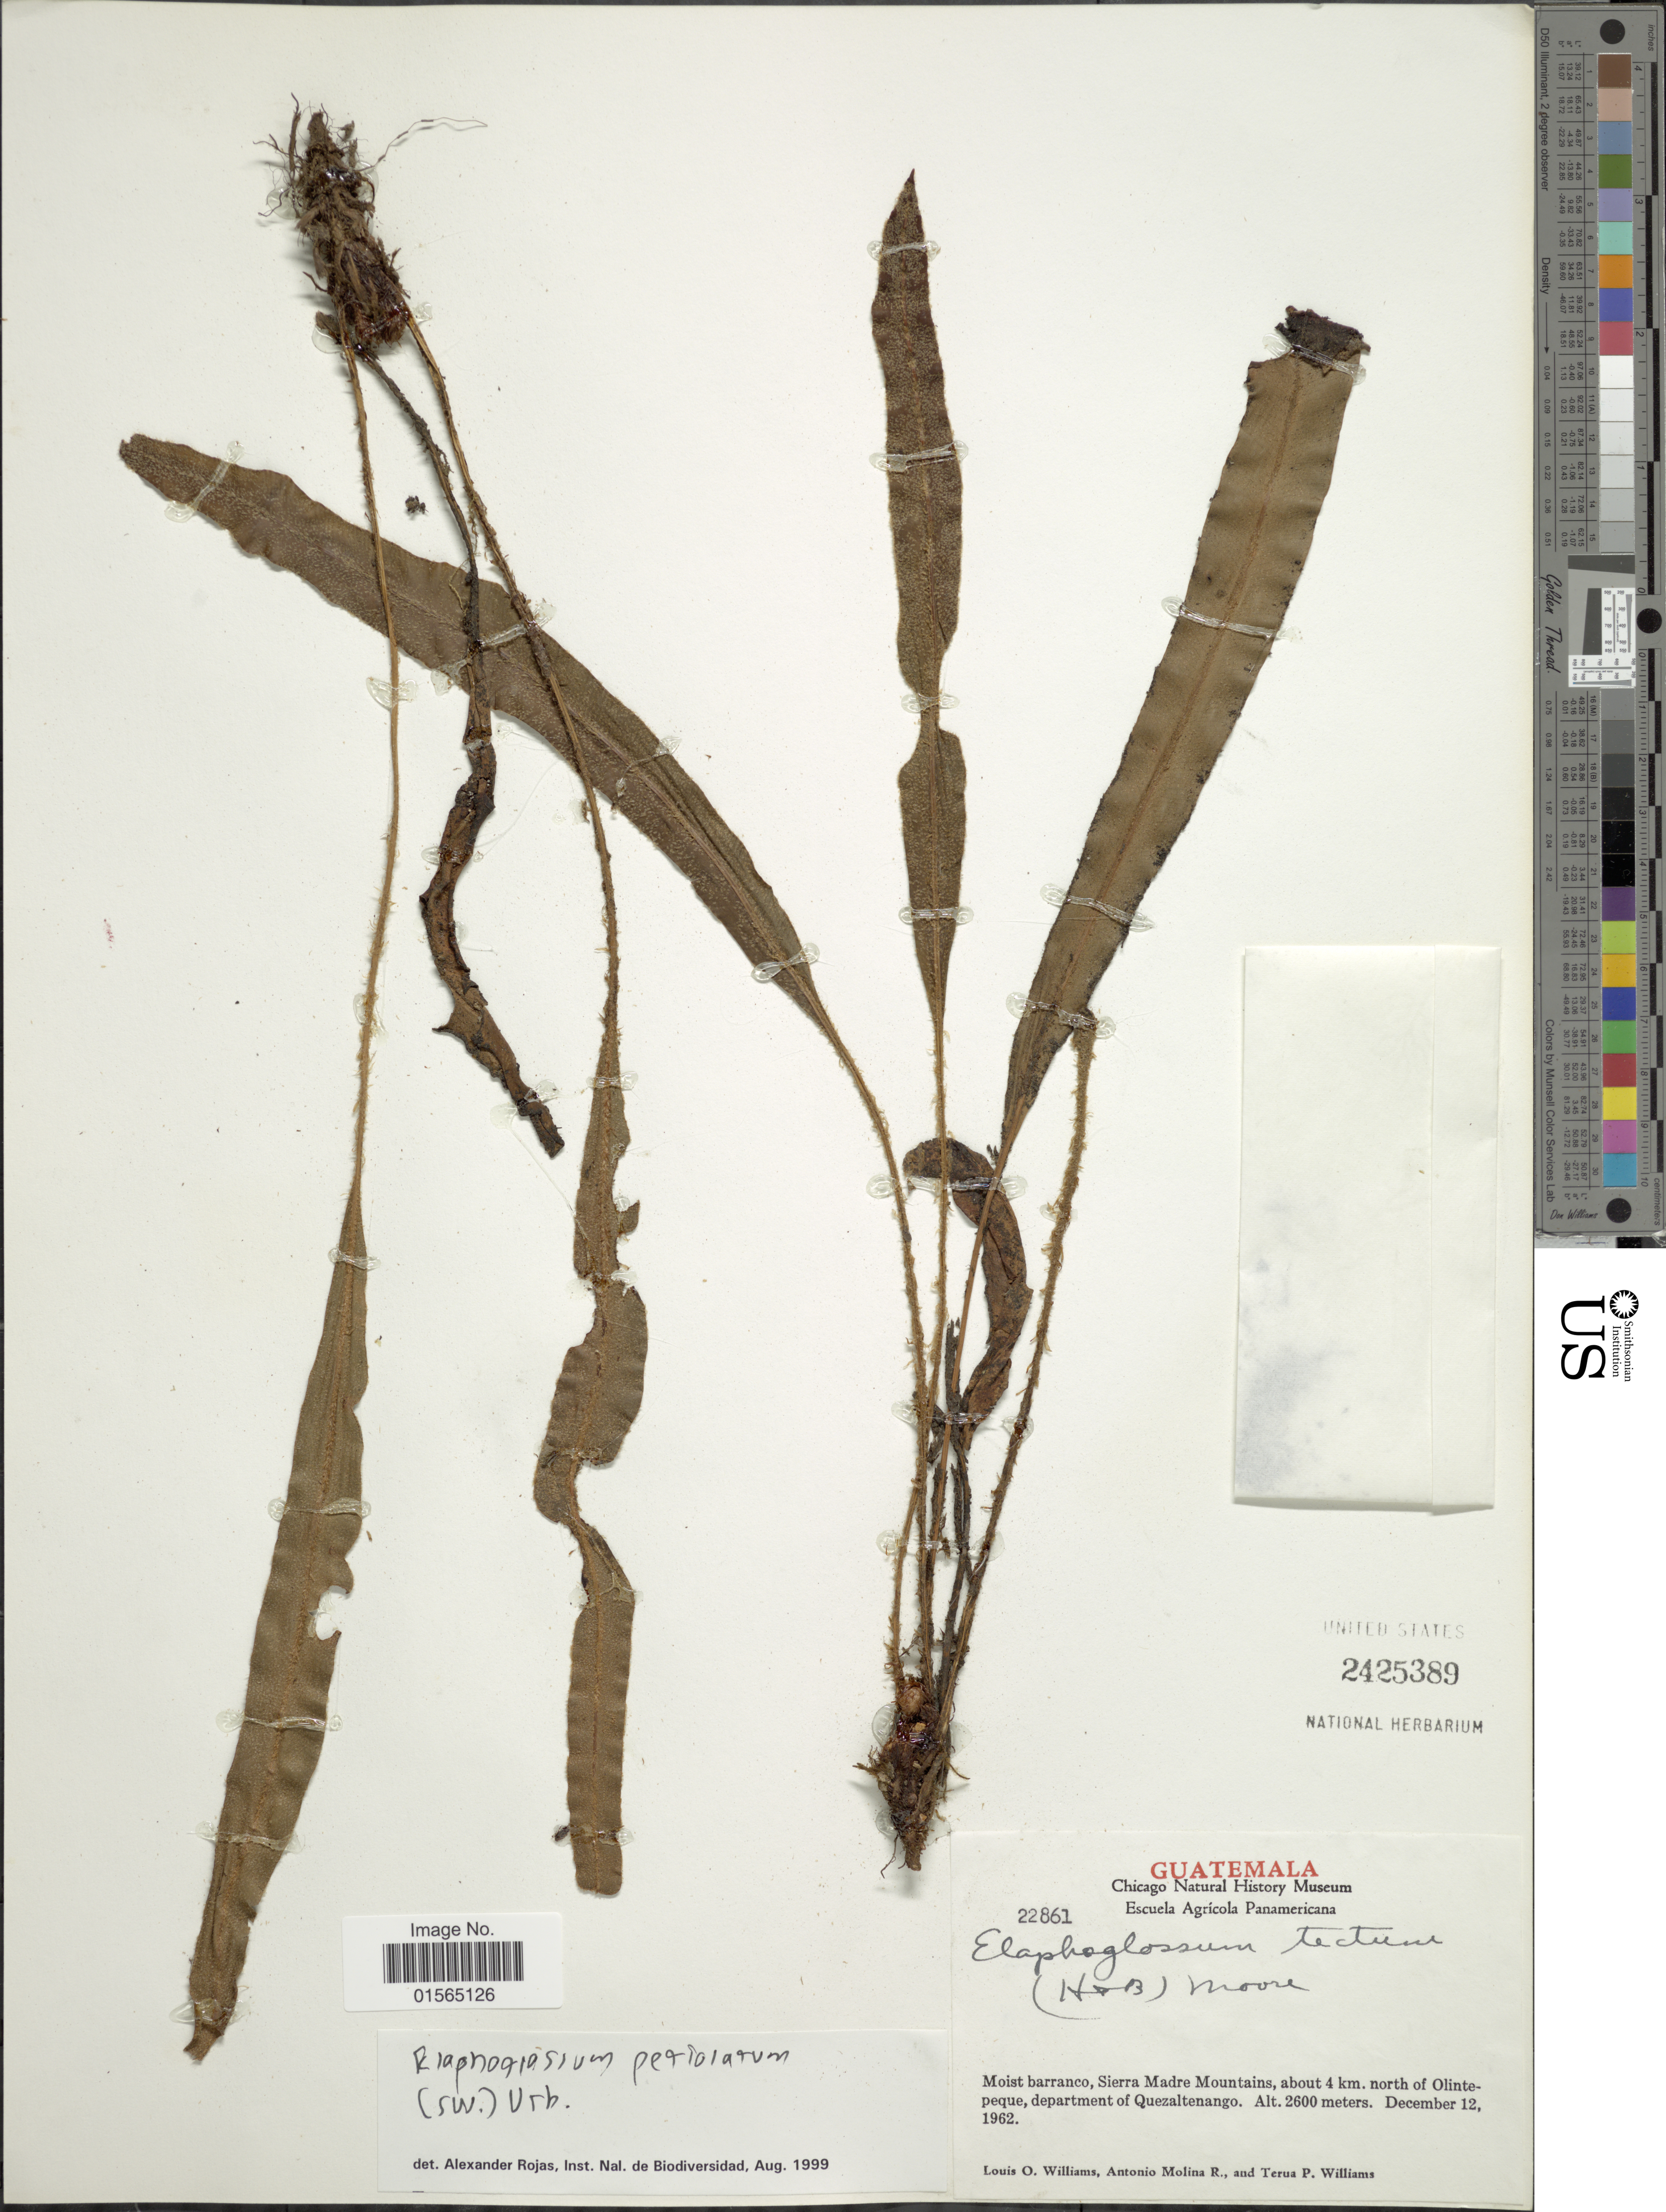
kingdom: Plantae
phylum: Tracheophyta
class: Polypodiopsida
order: Polypodiales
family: Dryopteridaceae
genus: Elaphoglossum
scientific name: Elaphoglossum tectum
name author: (Humb. & Bonpl.) Moore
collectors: L. O. Williams, A. Molina R. & T. P. Williams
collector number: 22861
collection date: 1962-12-12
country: Guatemala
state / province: Quetzaltenango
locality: Moist barranco, Sierra Madre Mountains, about 4 km. north of Olintepeque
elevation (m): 2600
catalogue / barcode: US 2425389